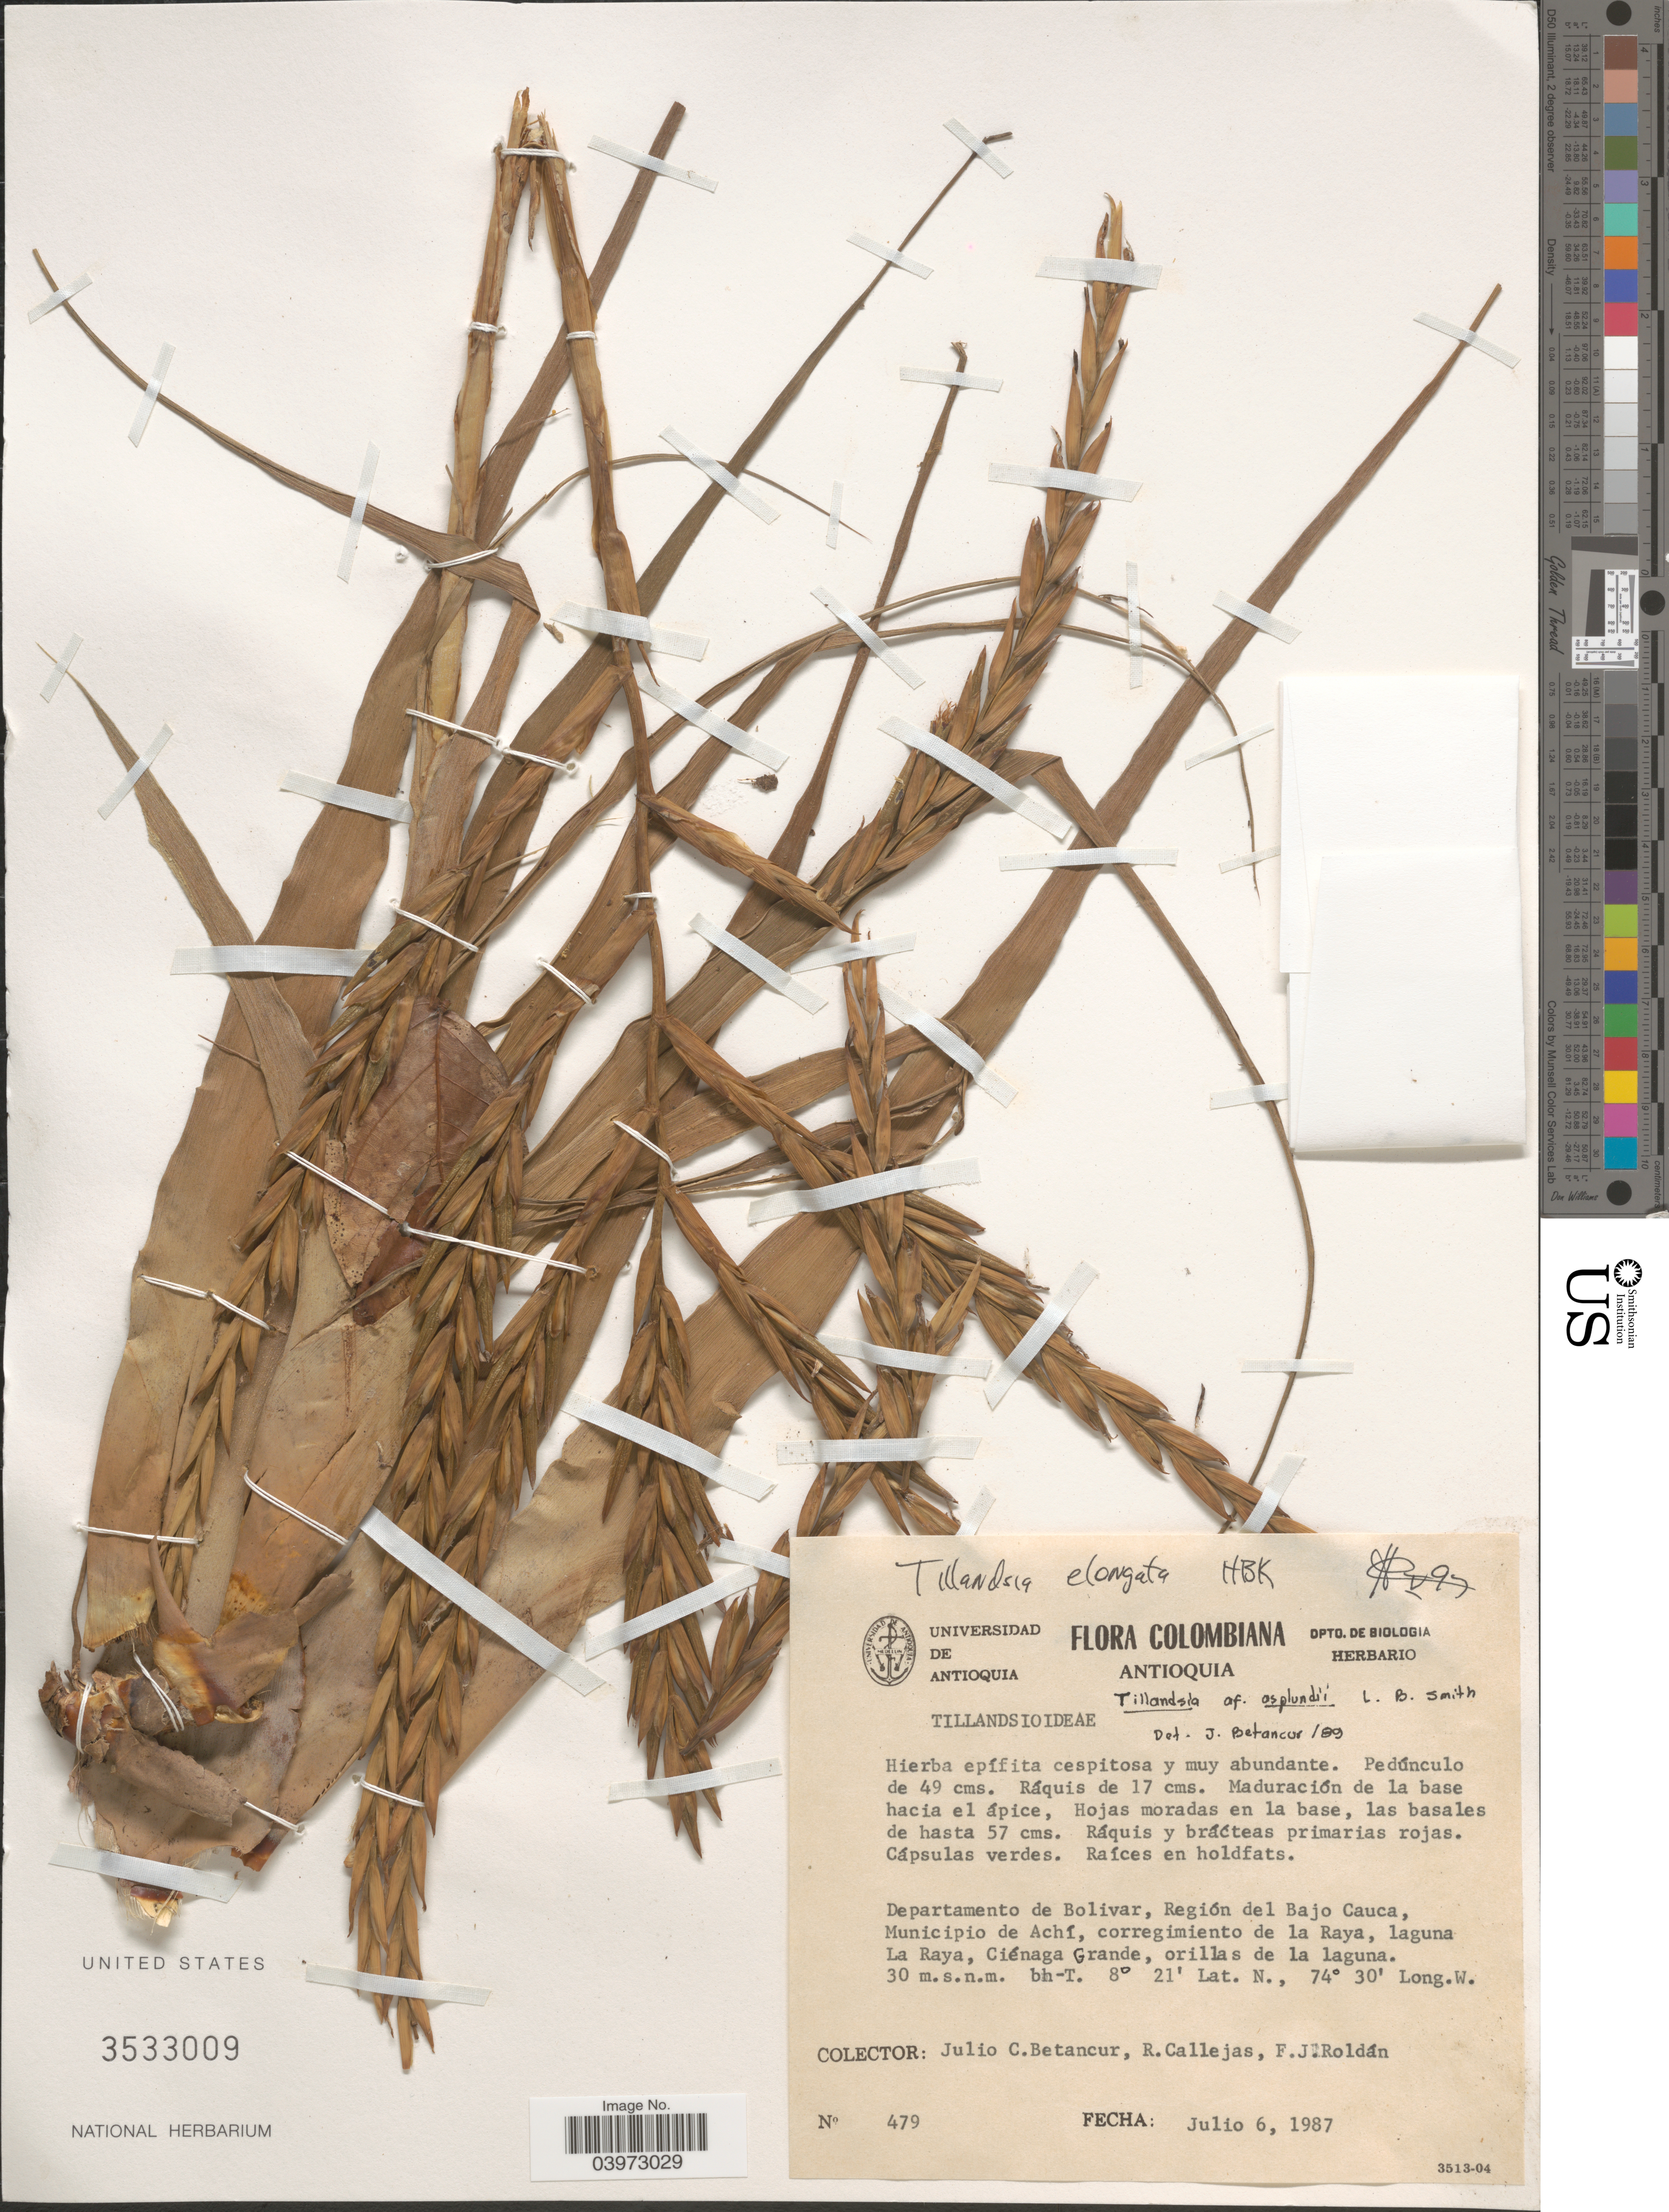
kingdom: Plantae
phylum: Tracheophyta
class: Liliopsida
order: Poales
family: Bromeliaceae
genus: Tillandsia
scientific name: Tillandsia complanata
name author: Benth.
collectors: J. C. Betancur, R. Callejas & F. J. Roldán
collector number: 479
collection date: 1987-07-06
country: Colombia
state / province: Antioquia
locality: Departamento de Bolivar, Región del Bajo Cauca, Municipio de Achí, corregimiento de la Raya, laguna La Raya, Ciénaga Grande, orillas de la laguna. Bh-T.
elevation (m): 30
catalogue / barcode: US 3533009